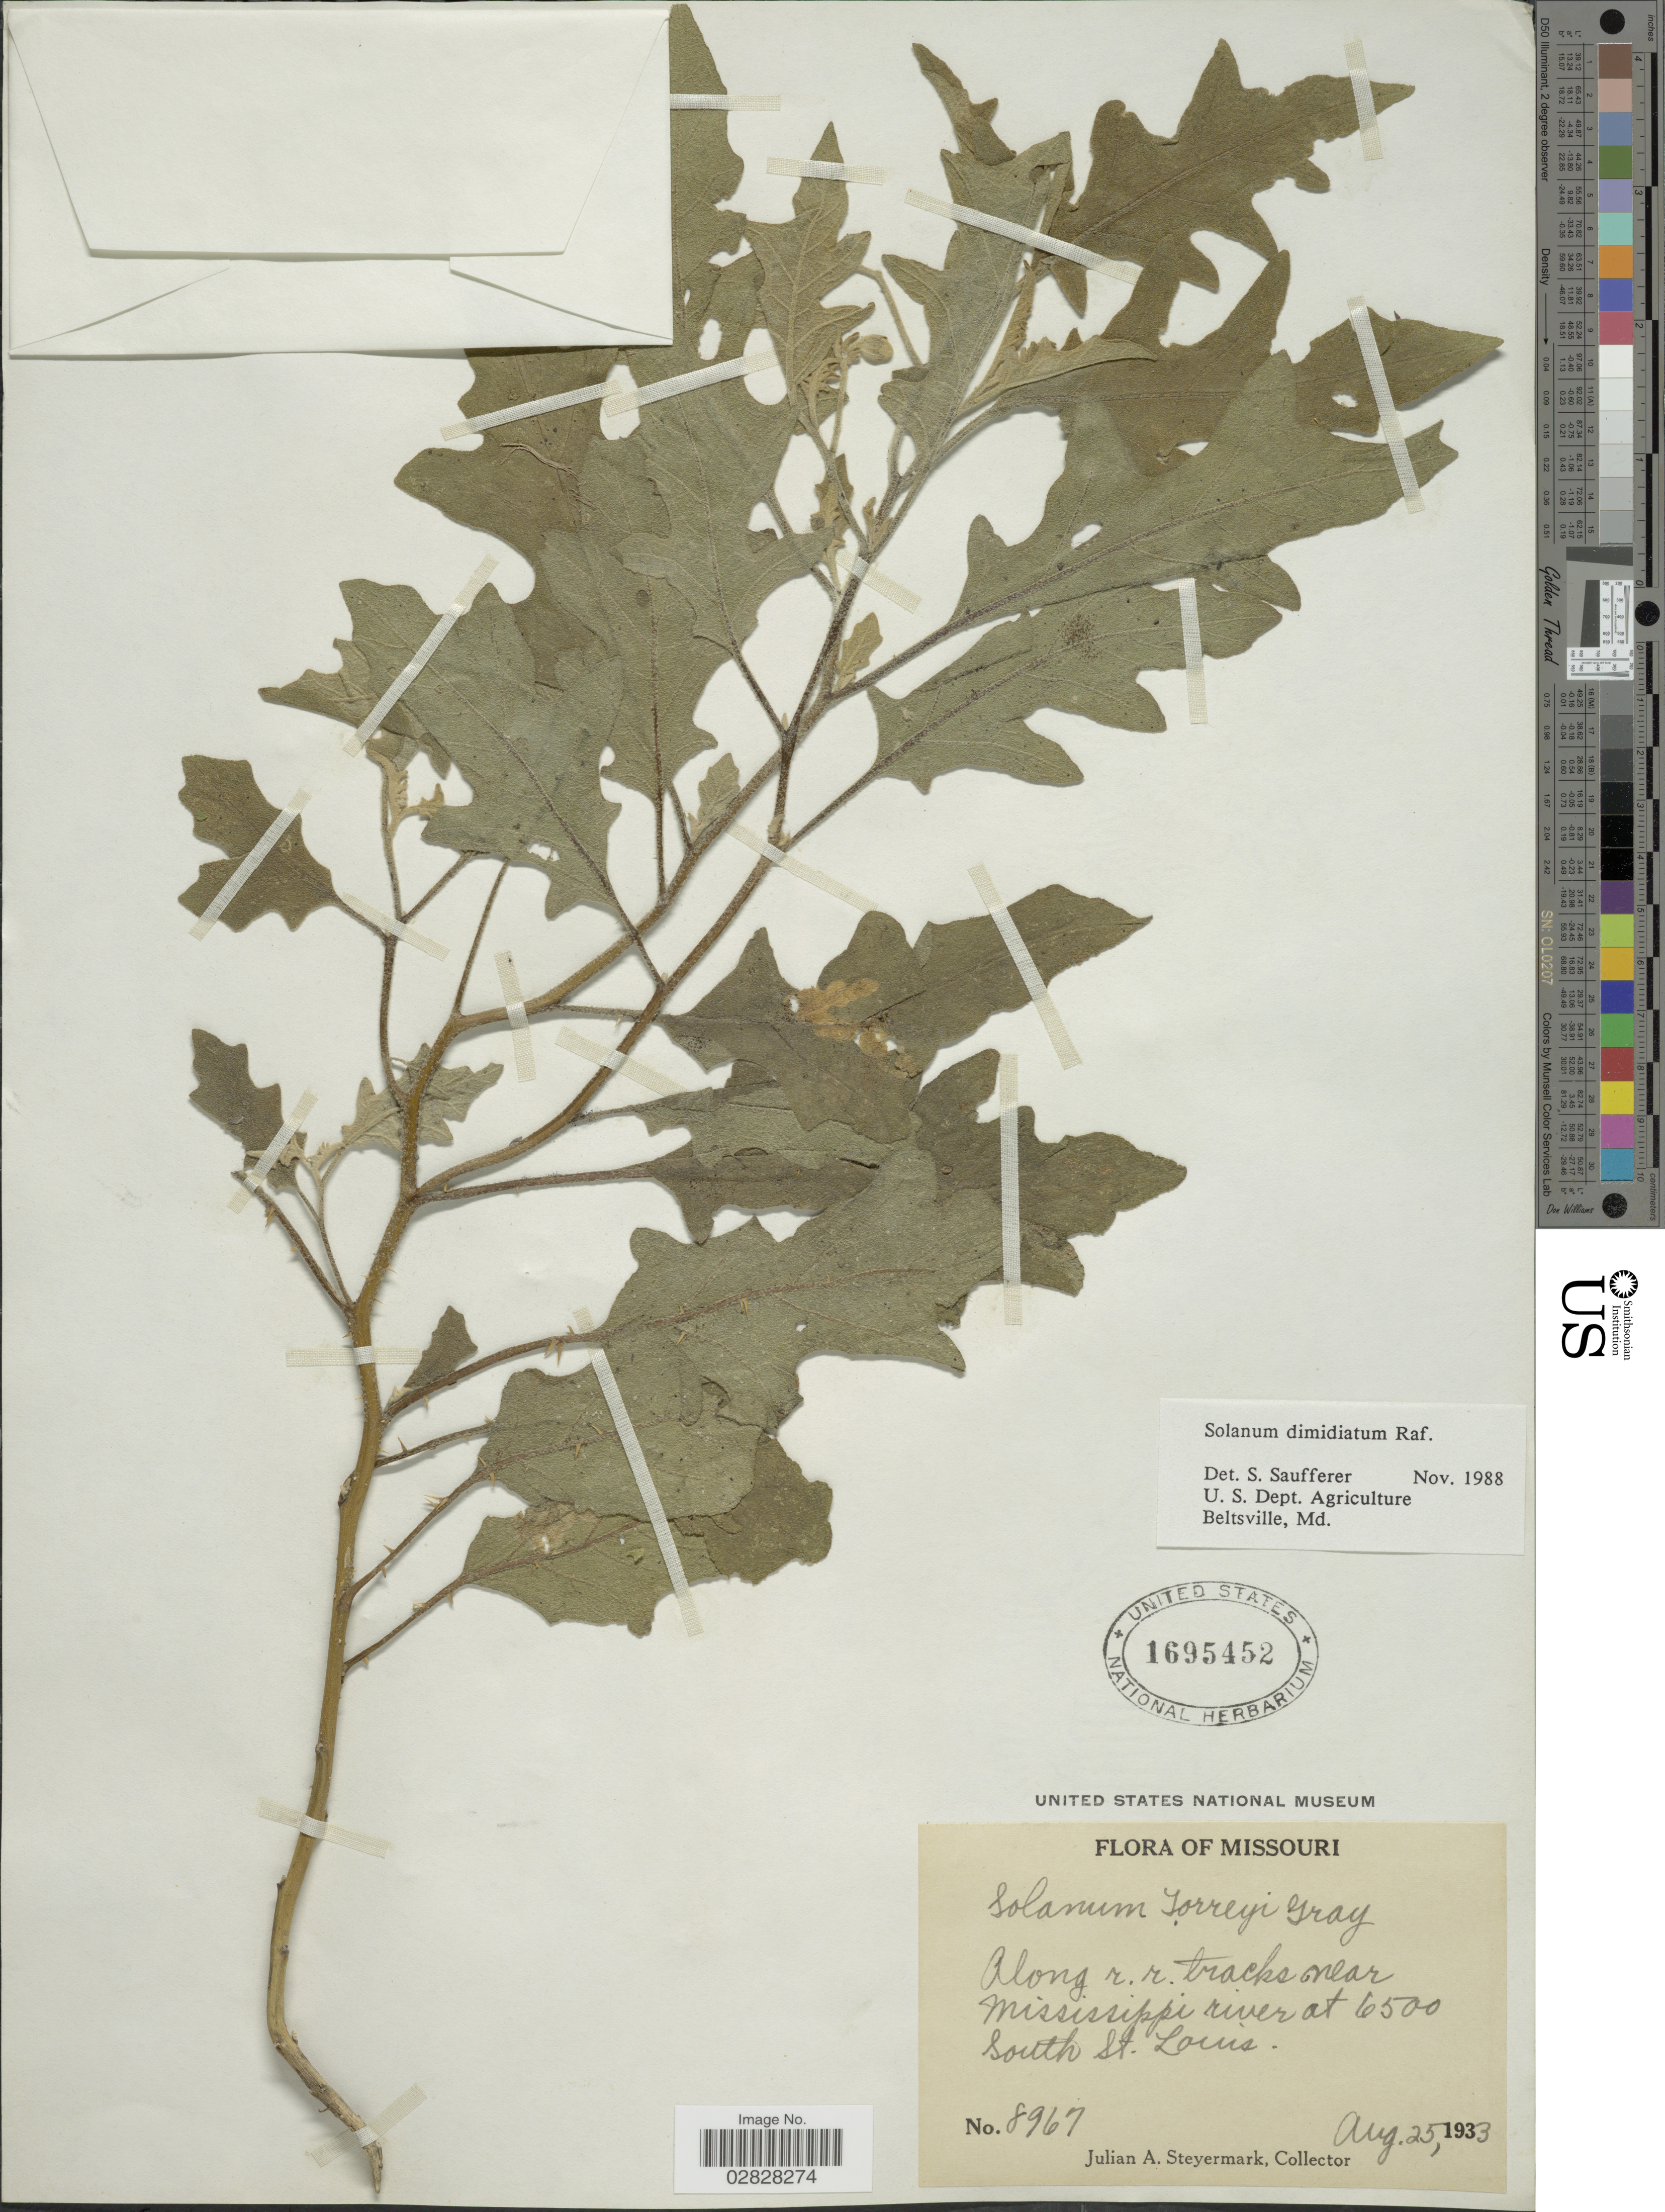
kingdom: Plantae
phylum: Tracheophyta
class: Magnoliopsida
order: Solanales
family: Solanaceae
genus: Solanum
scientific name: Solanum dimidiatum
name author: Raf.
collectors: J. Steyermark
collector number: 8967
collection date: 1933-08-25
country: United States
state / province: Missouri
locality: Along r.r. tracks near Mississippi river at South St. Louis.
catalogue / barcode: US 1695452